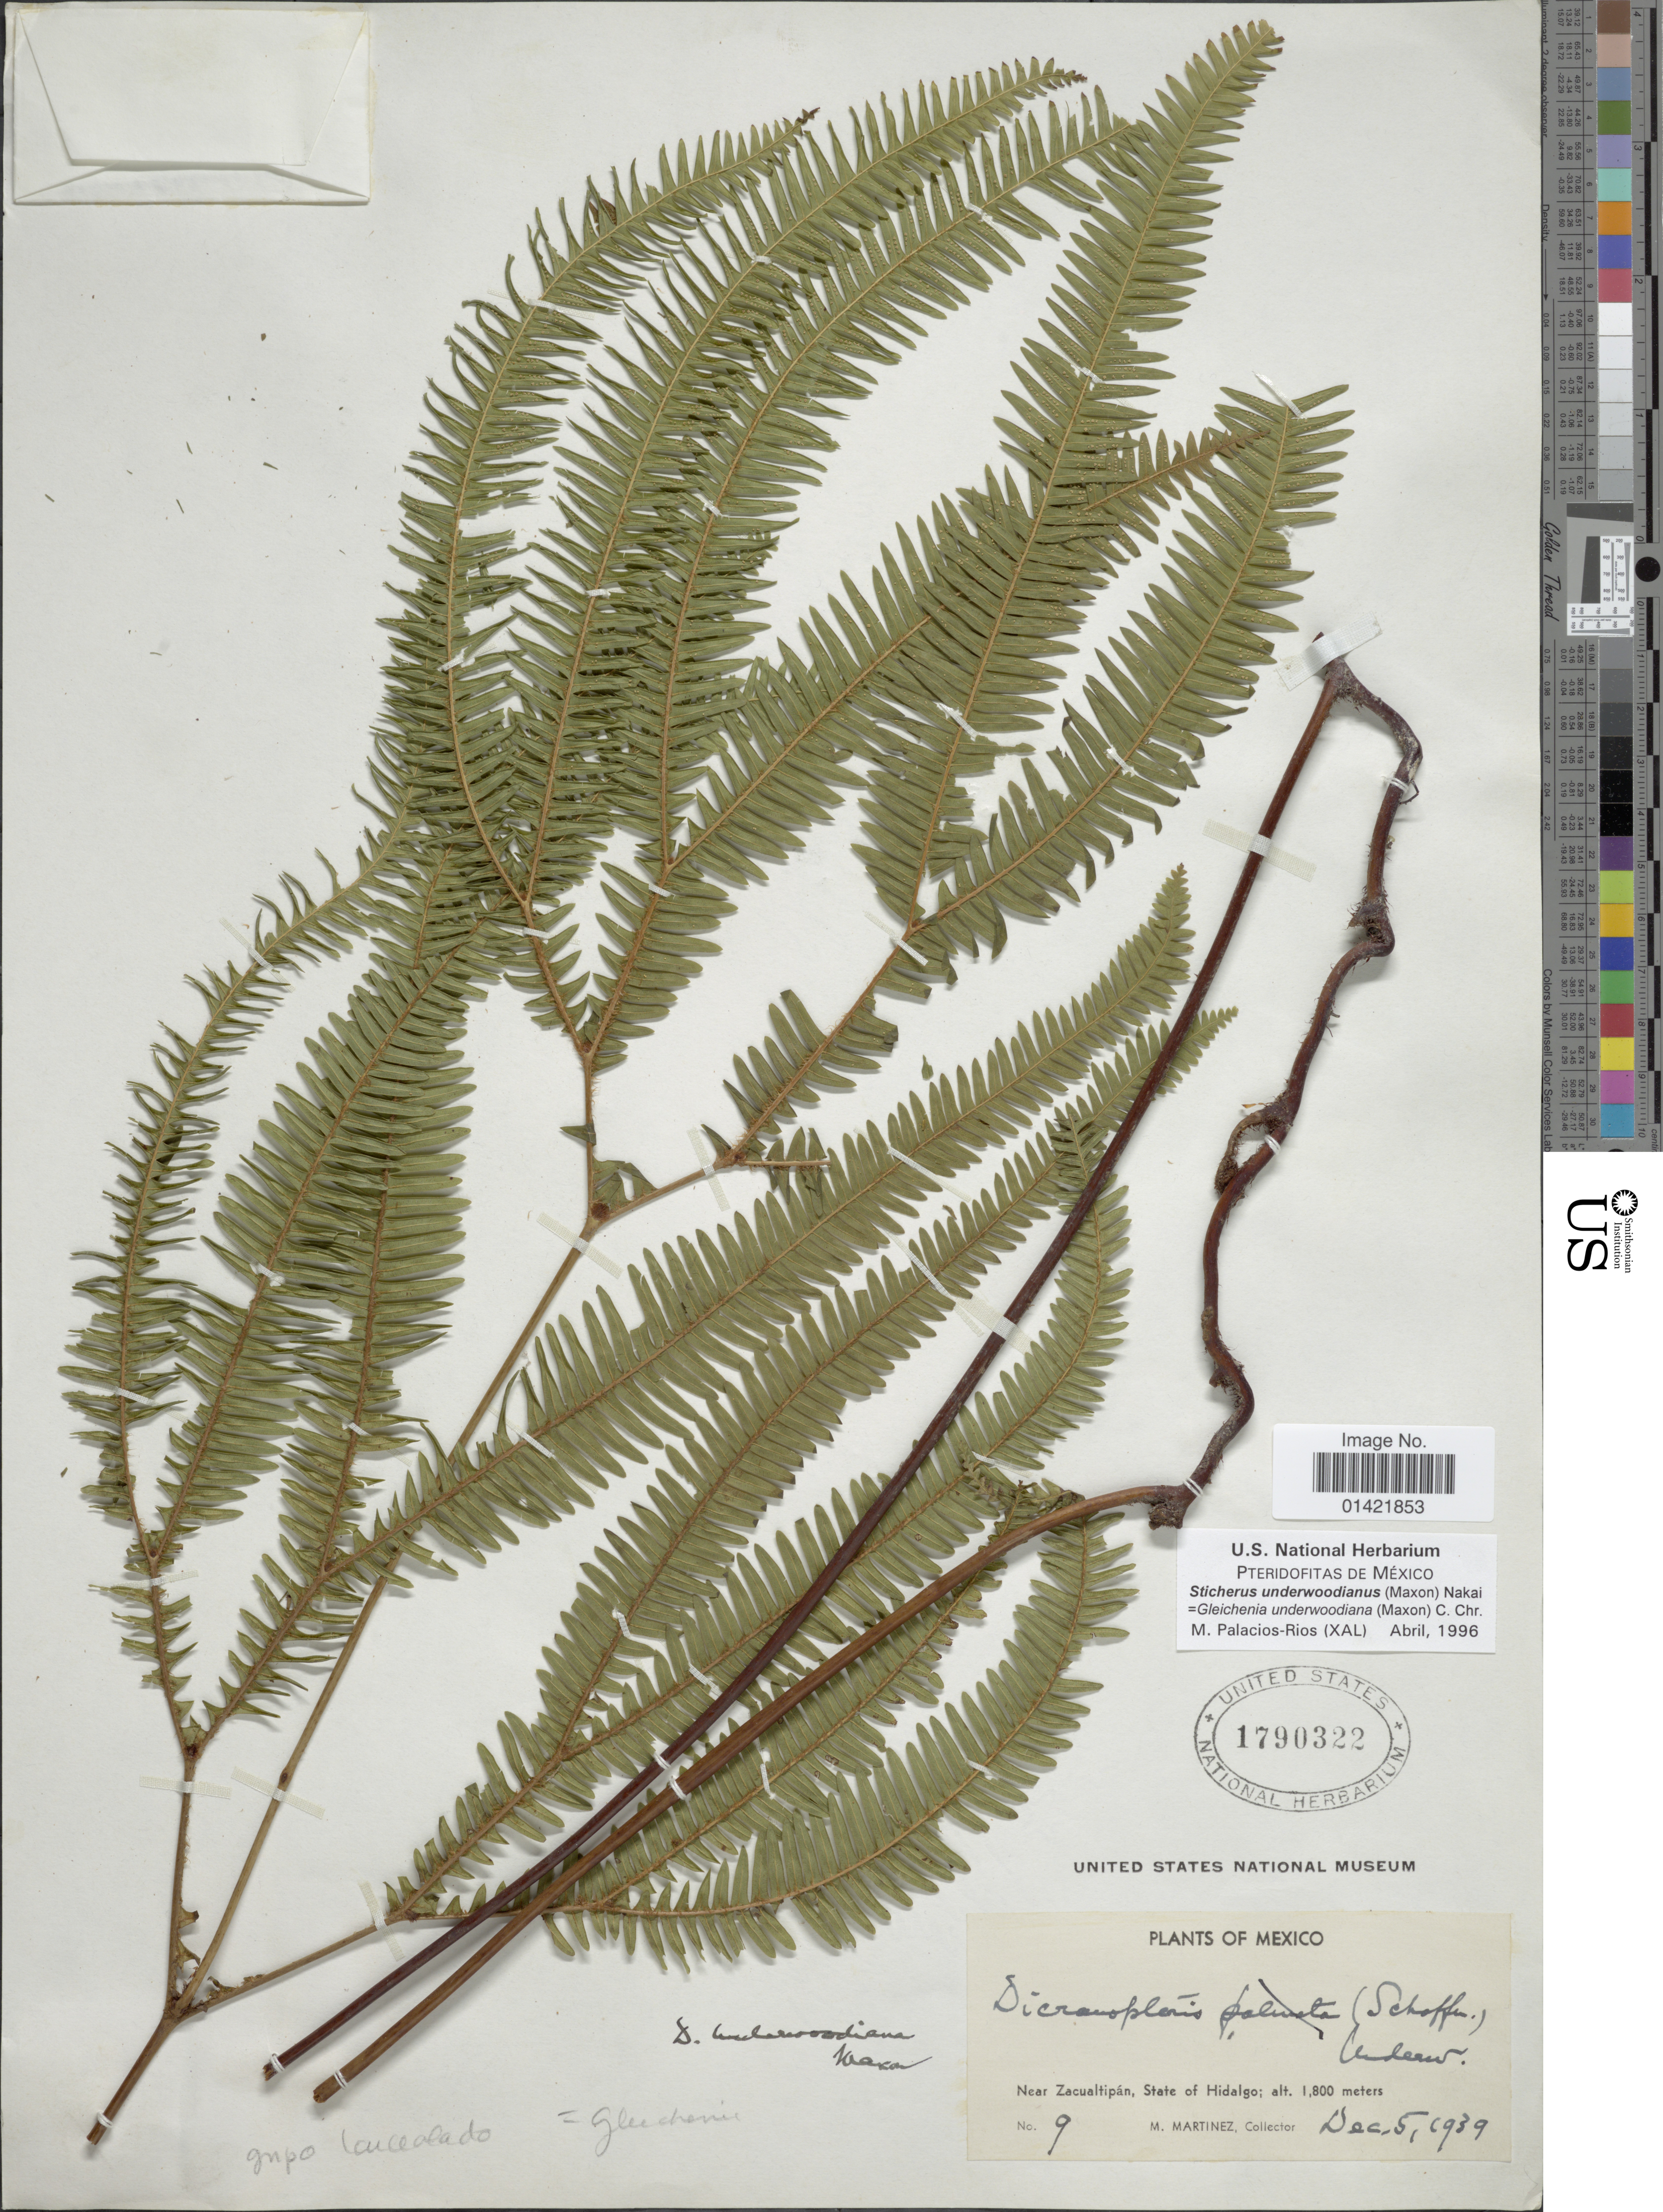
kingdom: Plantae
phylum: Tracheophyta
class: Polypodiopsida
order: Gleicheniales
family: Gleicheniaceae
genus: Sticherus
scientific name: Sticherus underwoodianus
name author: (Maxon) Nakai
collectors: M. Martinez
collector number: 9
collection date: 1939-12-05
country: Mexico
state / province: Hidalgo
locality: Near Zacualtipan, State of Hidalgo.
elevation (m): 1800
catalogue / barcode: US 1790322